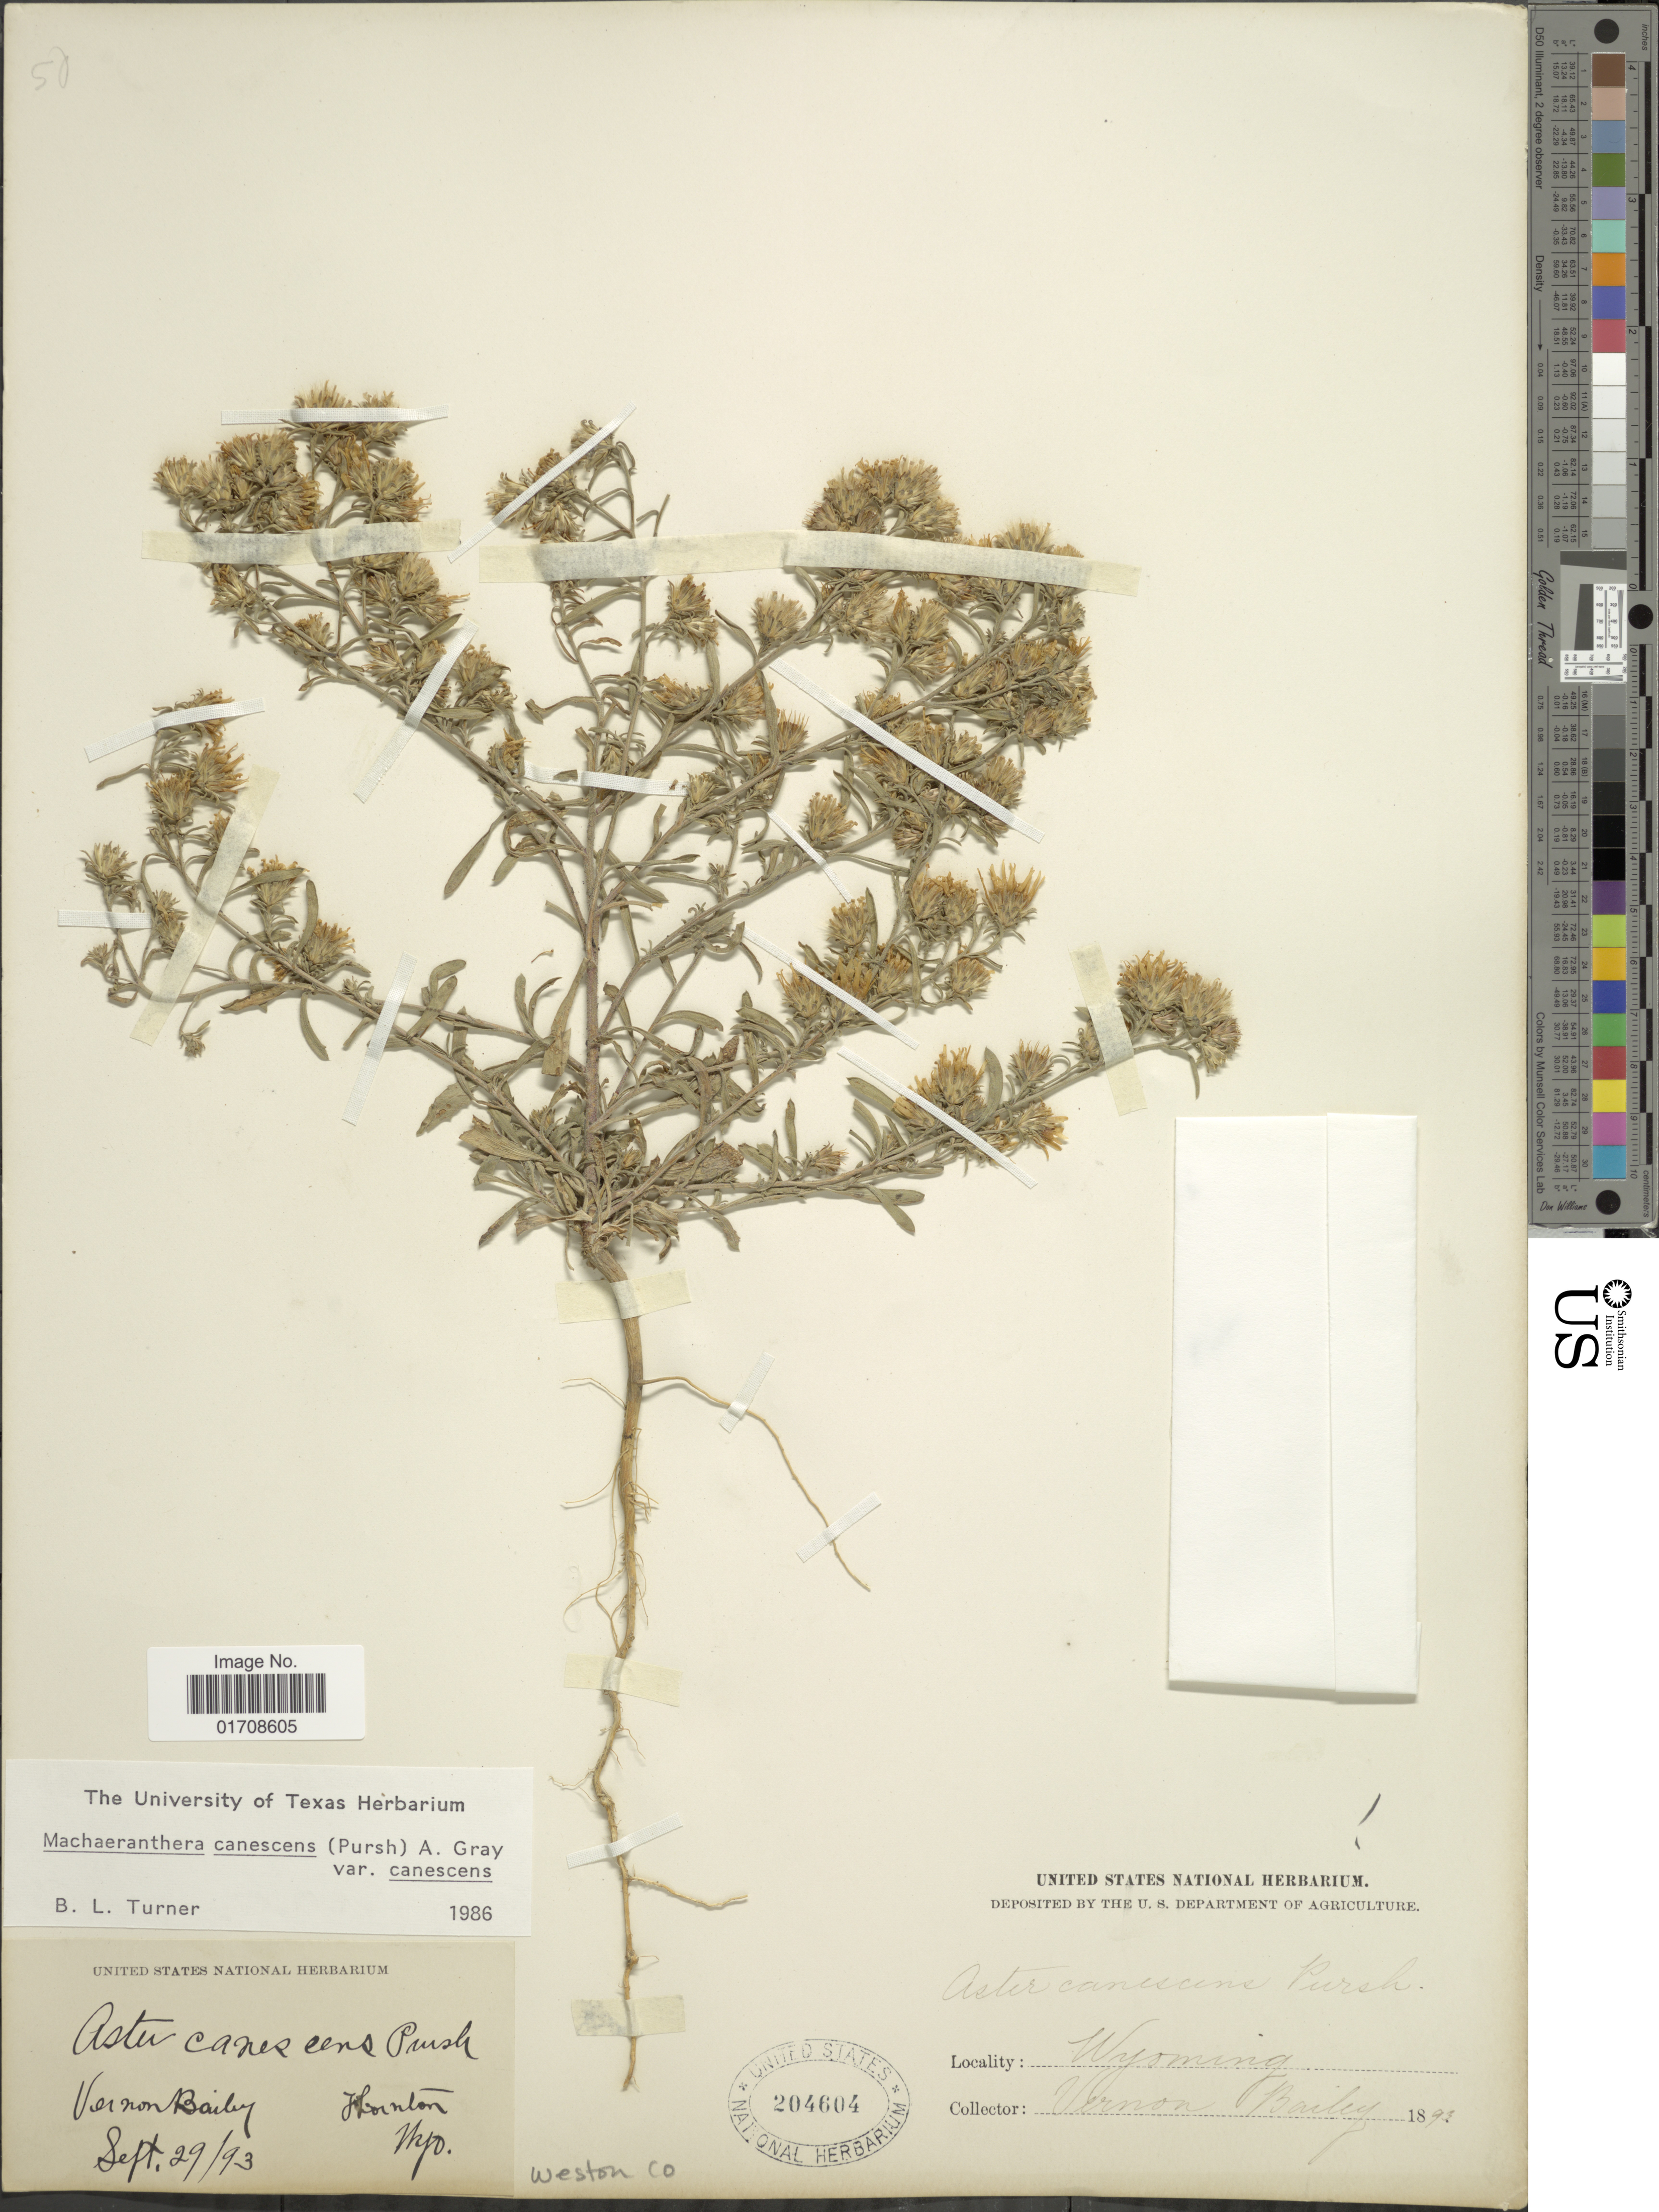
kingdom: Plantae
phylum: Tracheophyta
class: Magnoliopsida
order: Asterales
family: Asteraceae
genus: Machaeranthera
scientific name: Machaeranthera canescens var. canescens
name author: (Pursh) A. Gray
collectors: V. O. Bailey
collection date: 1893-09-29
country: United States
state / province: Wyoming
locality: Thornton, Weston Co.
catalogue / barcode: US 204604